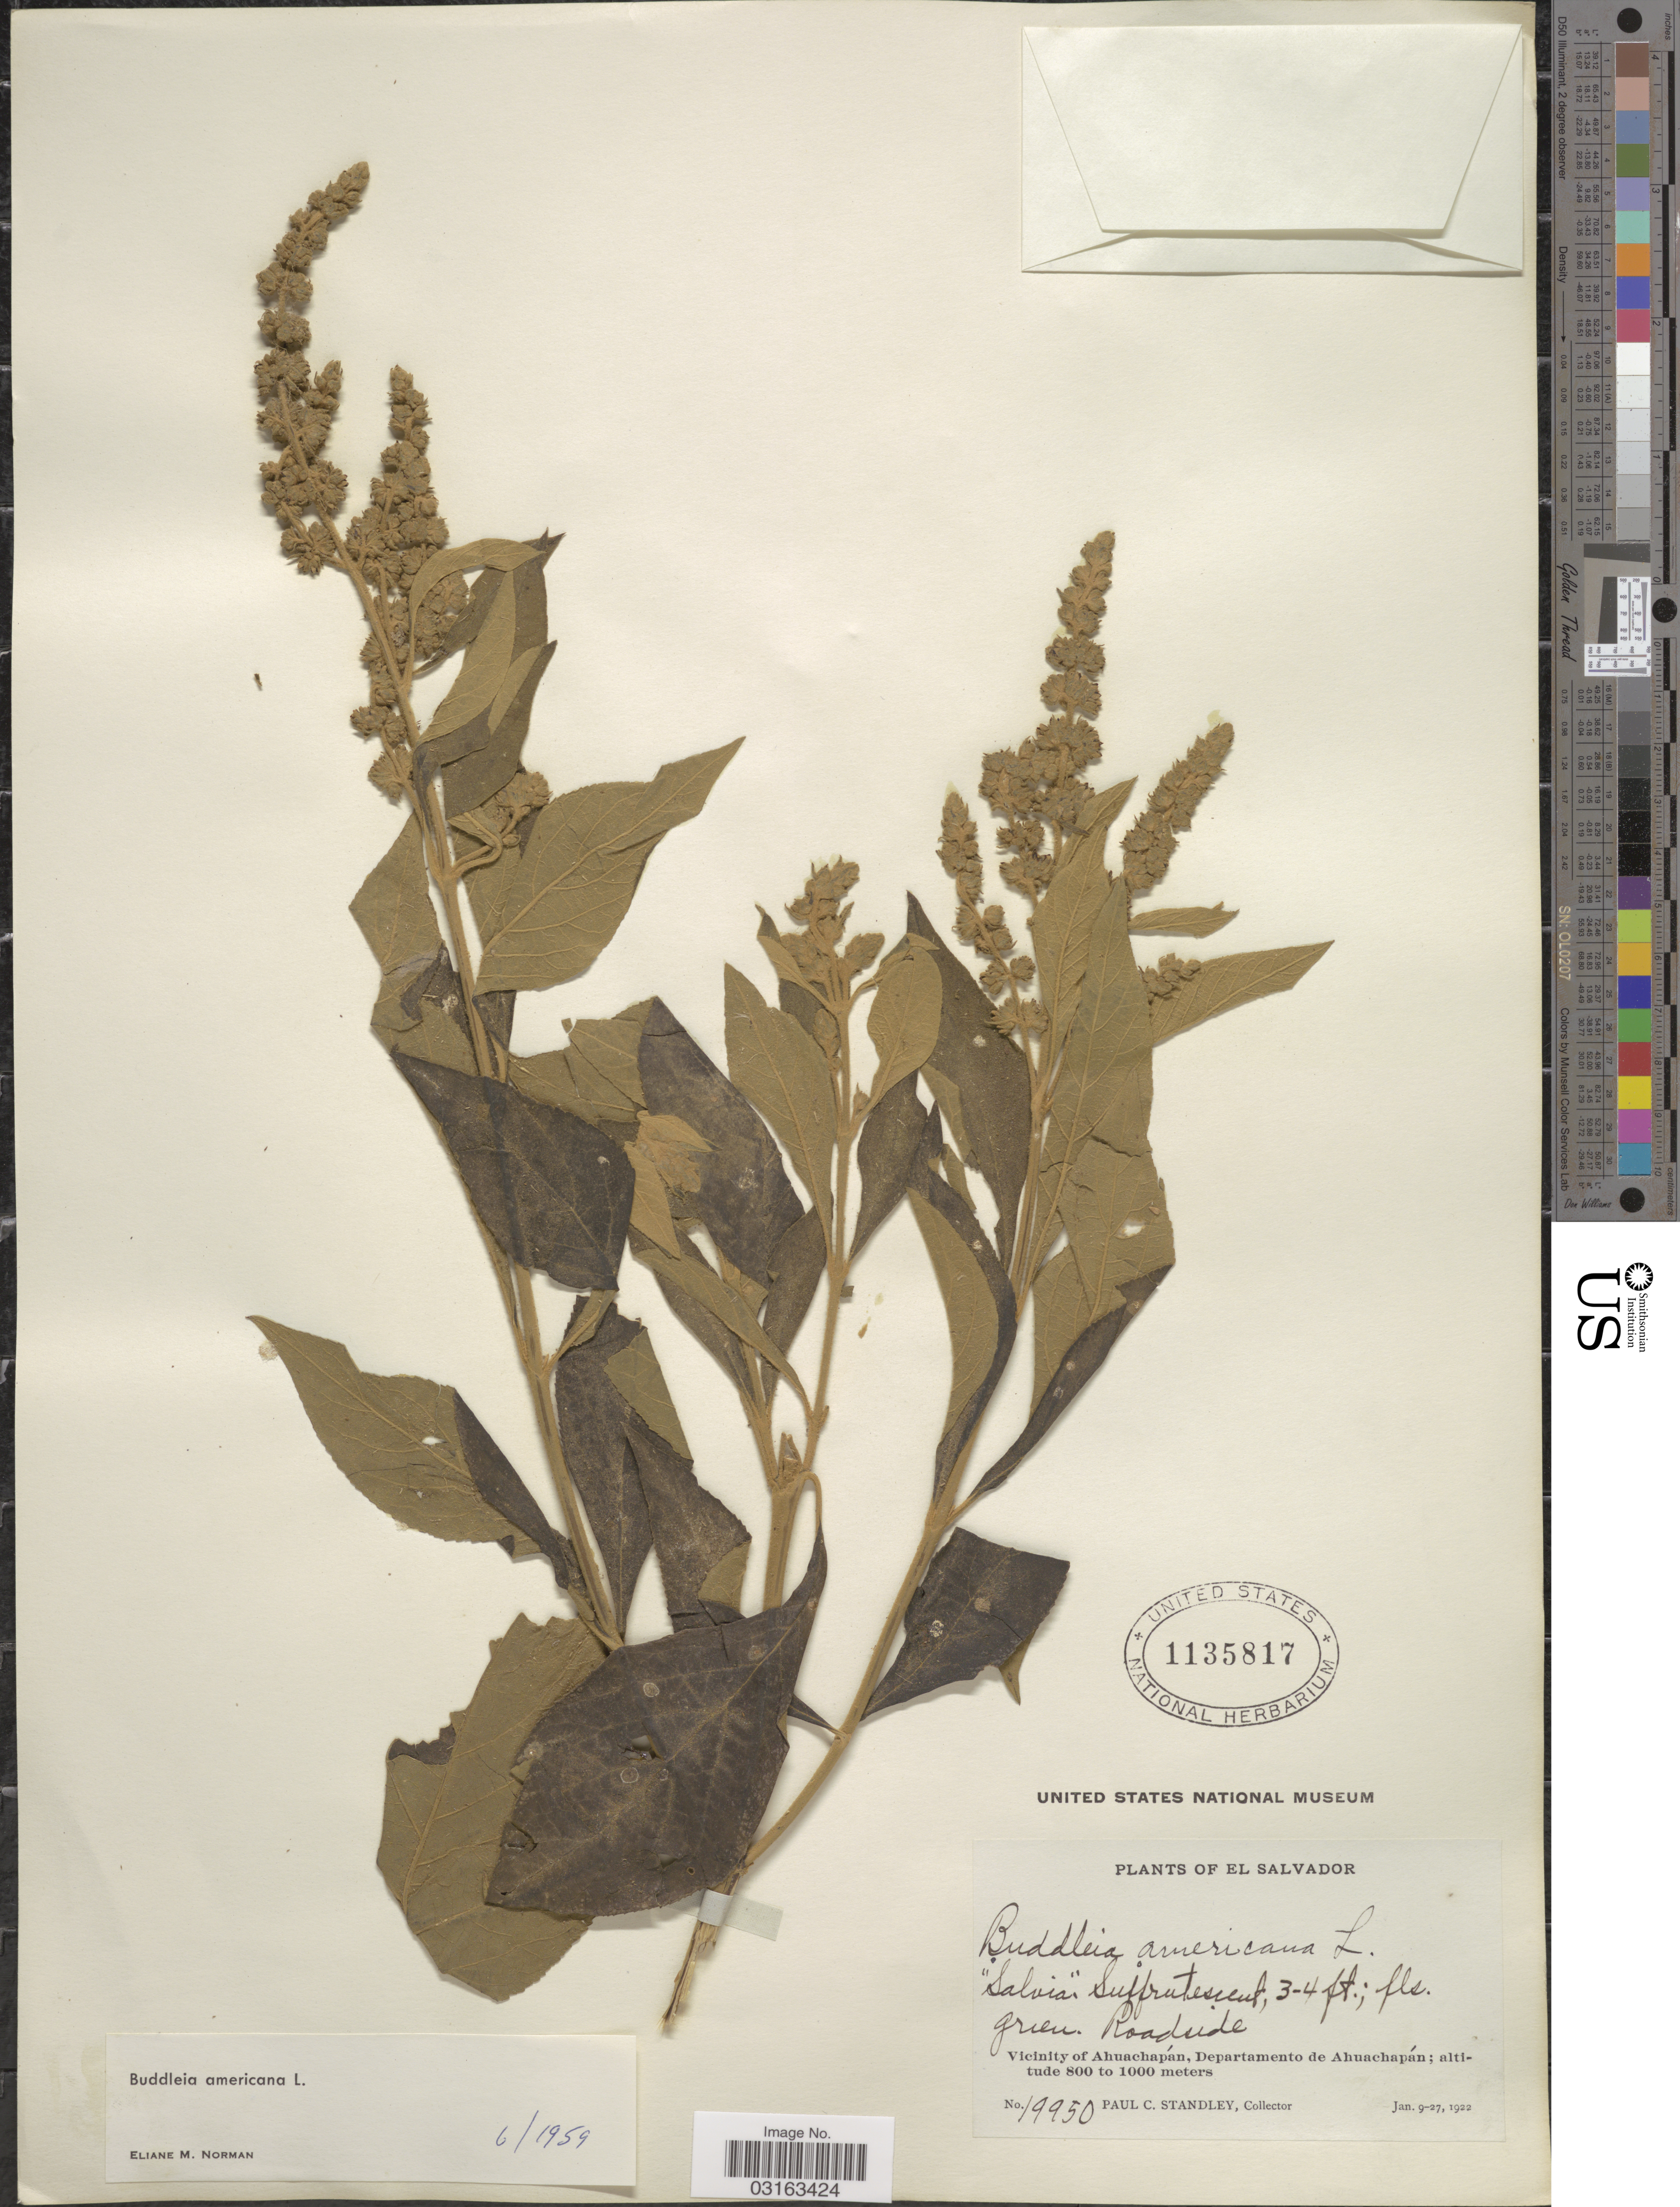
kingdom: Plantae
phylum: Tracheophyta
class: Magnoliopsida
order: Lamiales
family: Scrophulariaceae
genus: Buddleja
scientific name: Buddleja americana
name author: L.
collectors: P. C. Standley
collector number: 19950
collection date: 1922-01-09/1922-01-27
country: El Salvador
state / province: Ahuachapan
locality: Vicinity of Ahuachapán, Departamento de Ahuachapán.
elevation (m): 800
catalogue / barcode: US 1135817